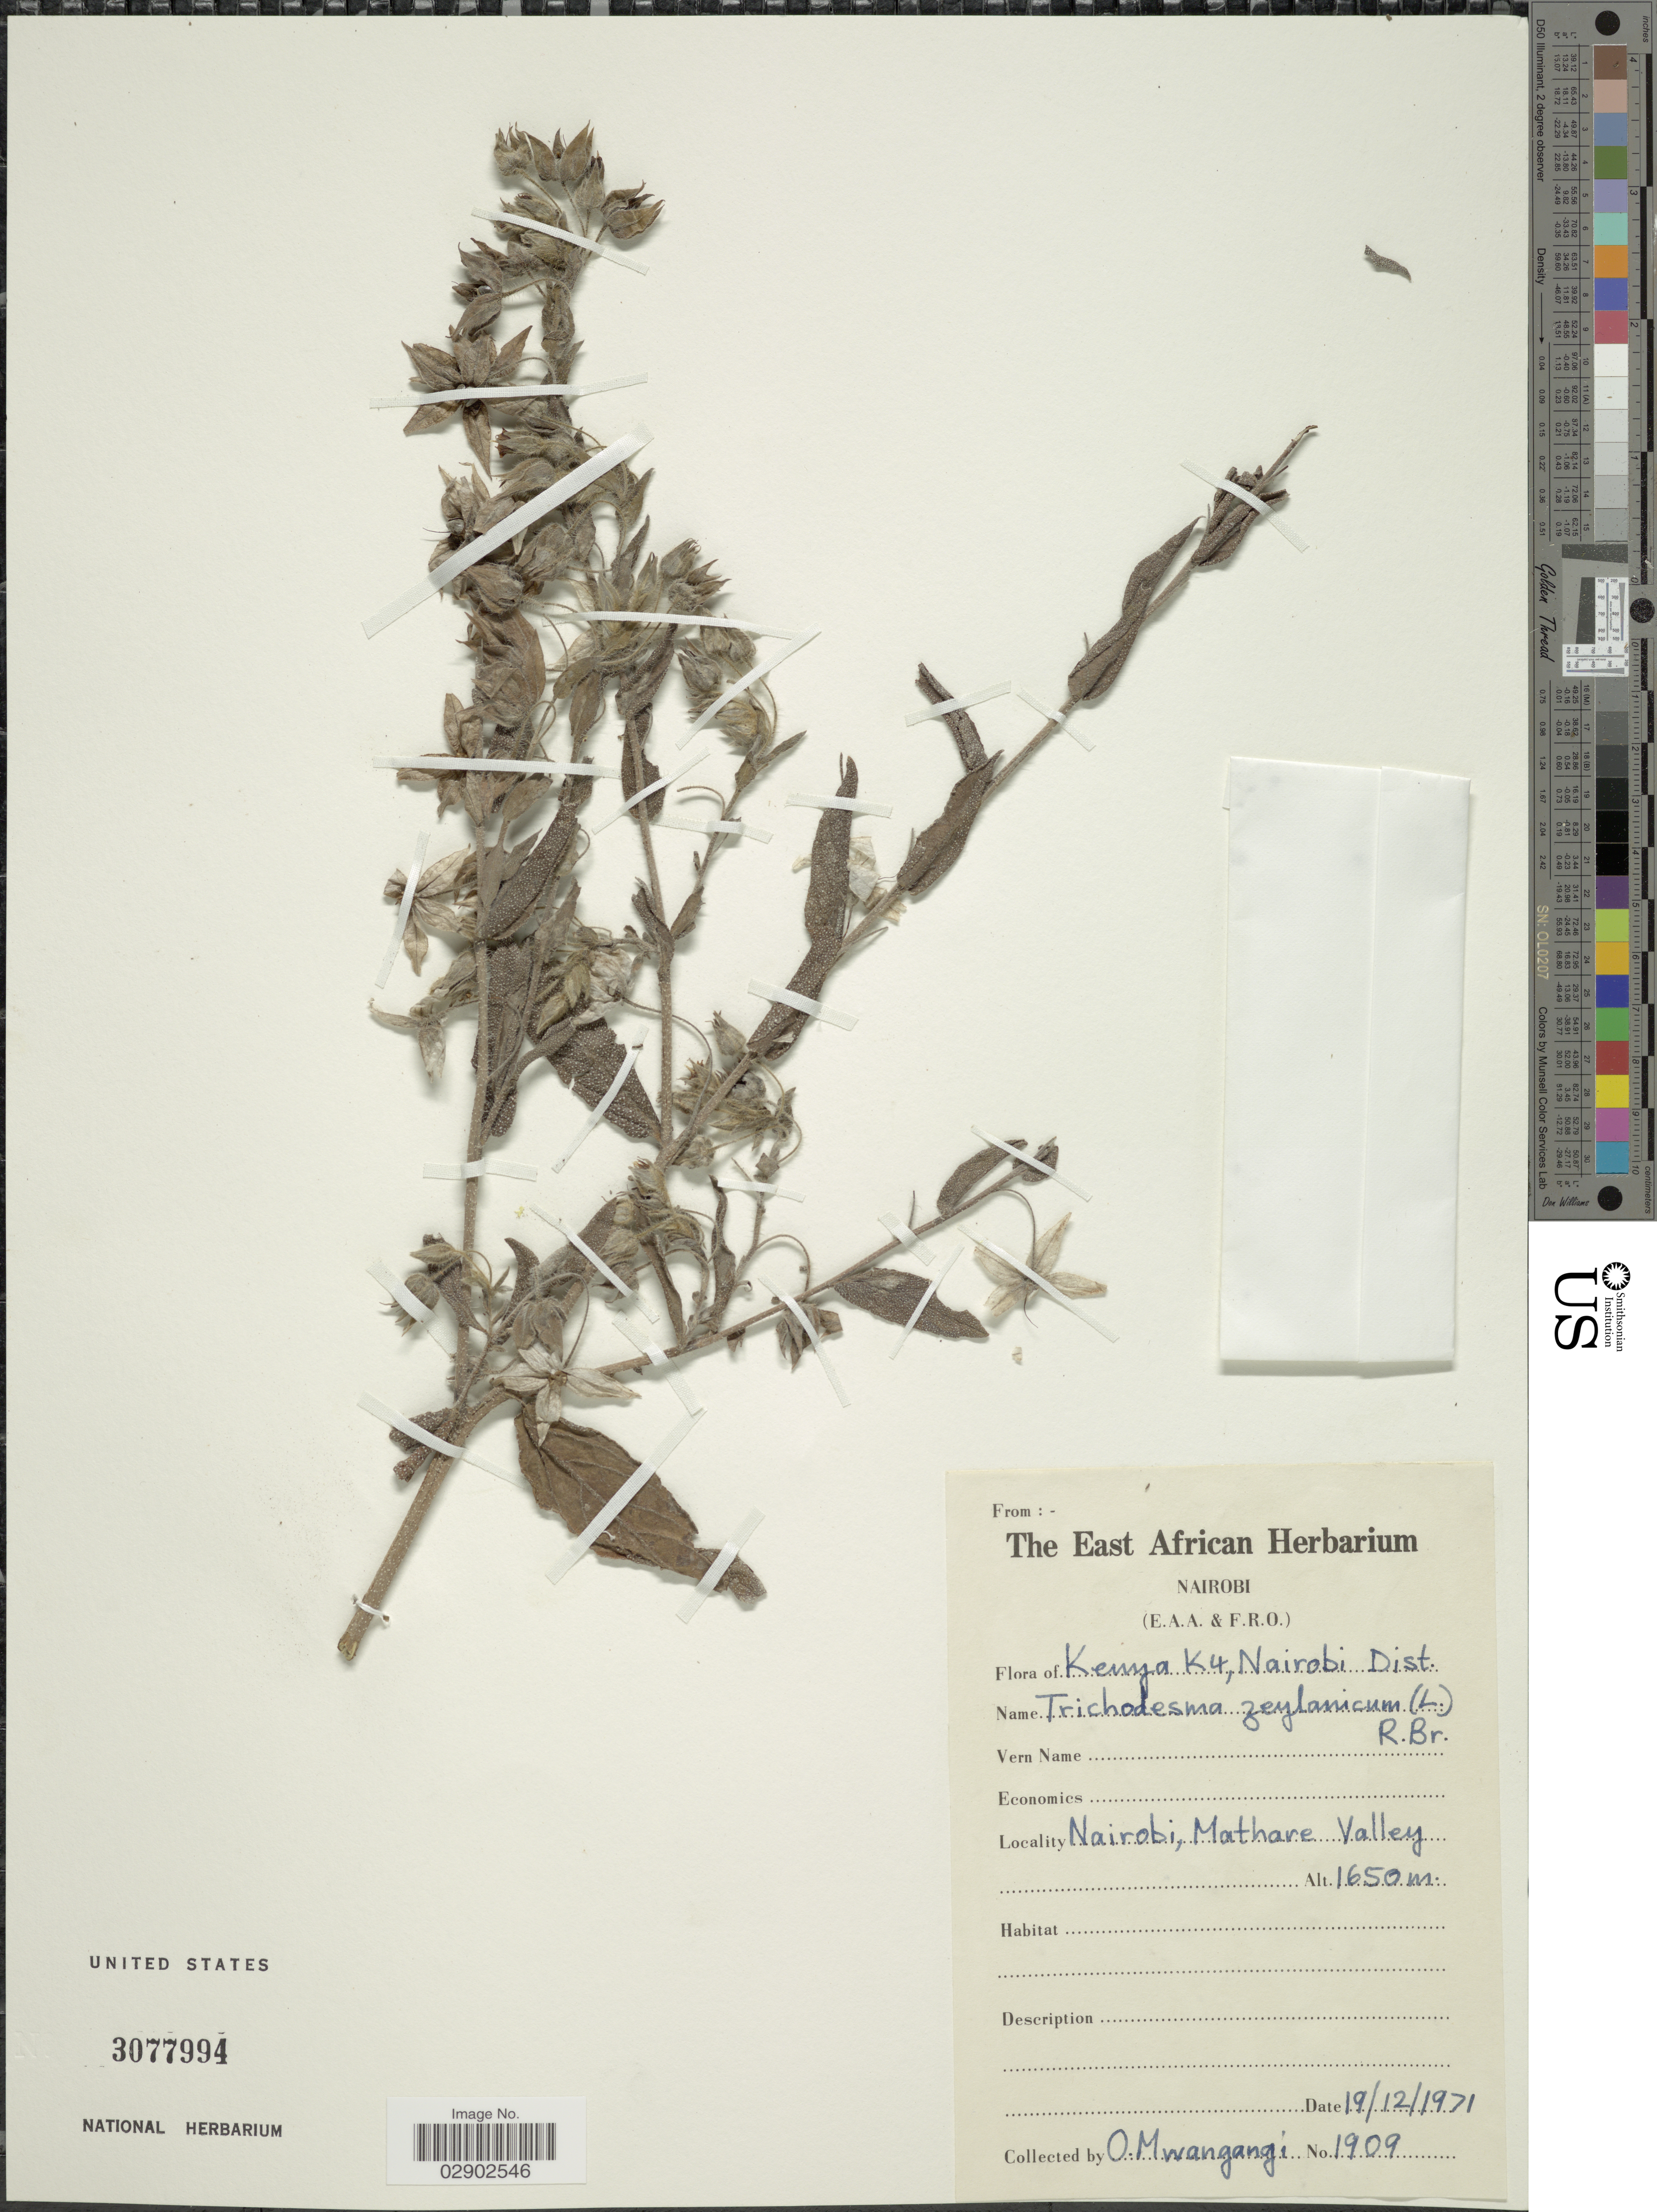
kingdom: Plantae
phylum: Tracheophyta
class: Magnoliopsida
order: Boraginales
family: Boraginaceae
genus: Trichodesma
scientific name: Trichodesma zeylanicum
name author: (Burm. f.) R. Br.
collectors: O. M. Mwangangi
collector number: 1909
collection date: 1971-12-19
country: Kenya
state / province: Nairobi Area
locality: K4, Nairobi Dist., Nairobi, Mathare Valley.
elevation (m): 1650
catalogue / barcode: US 3077994